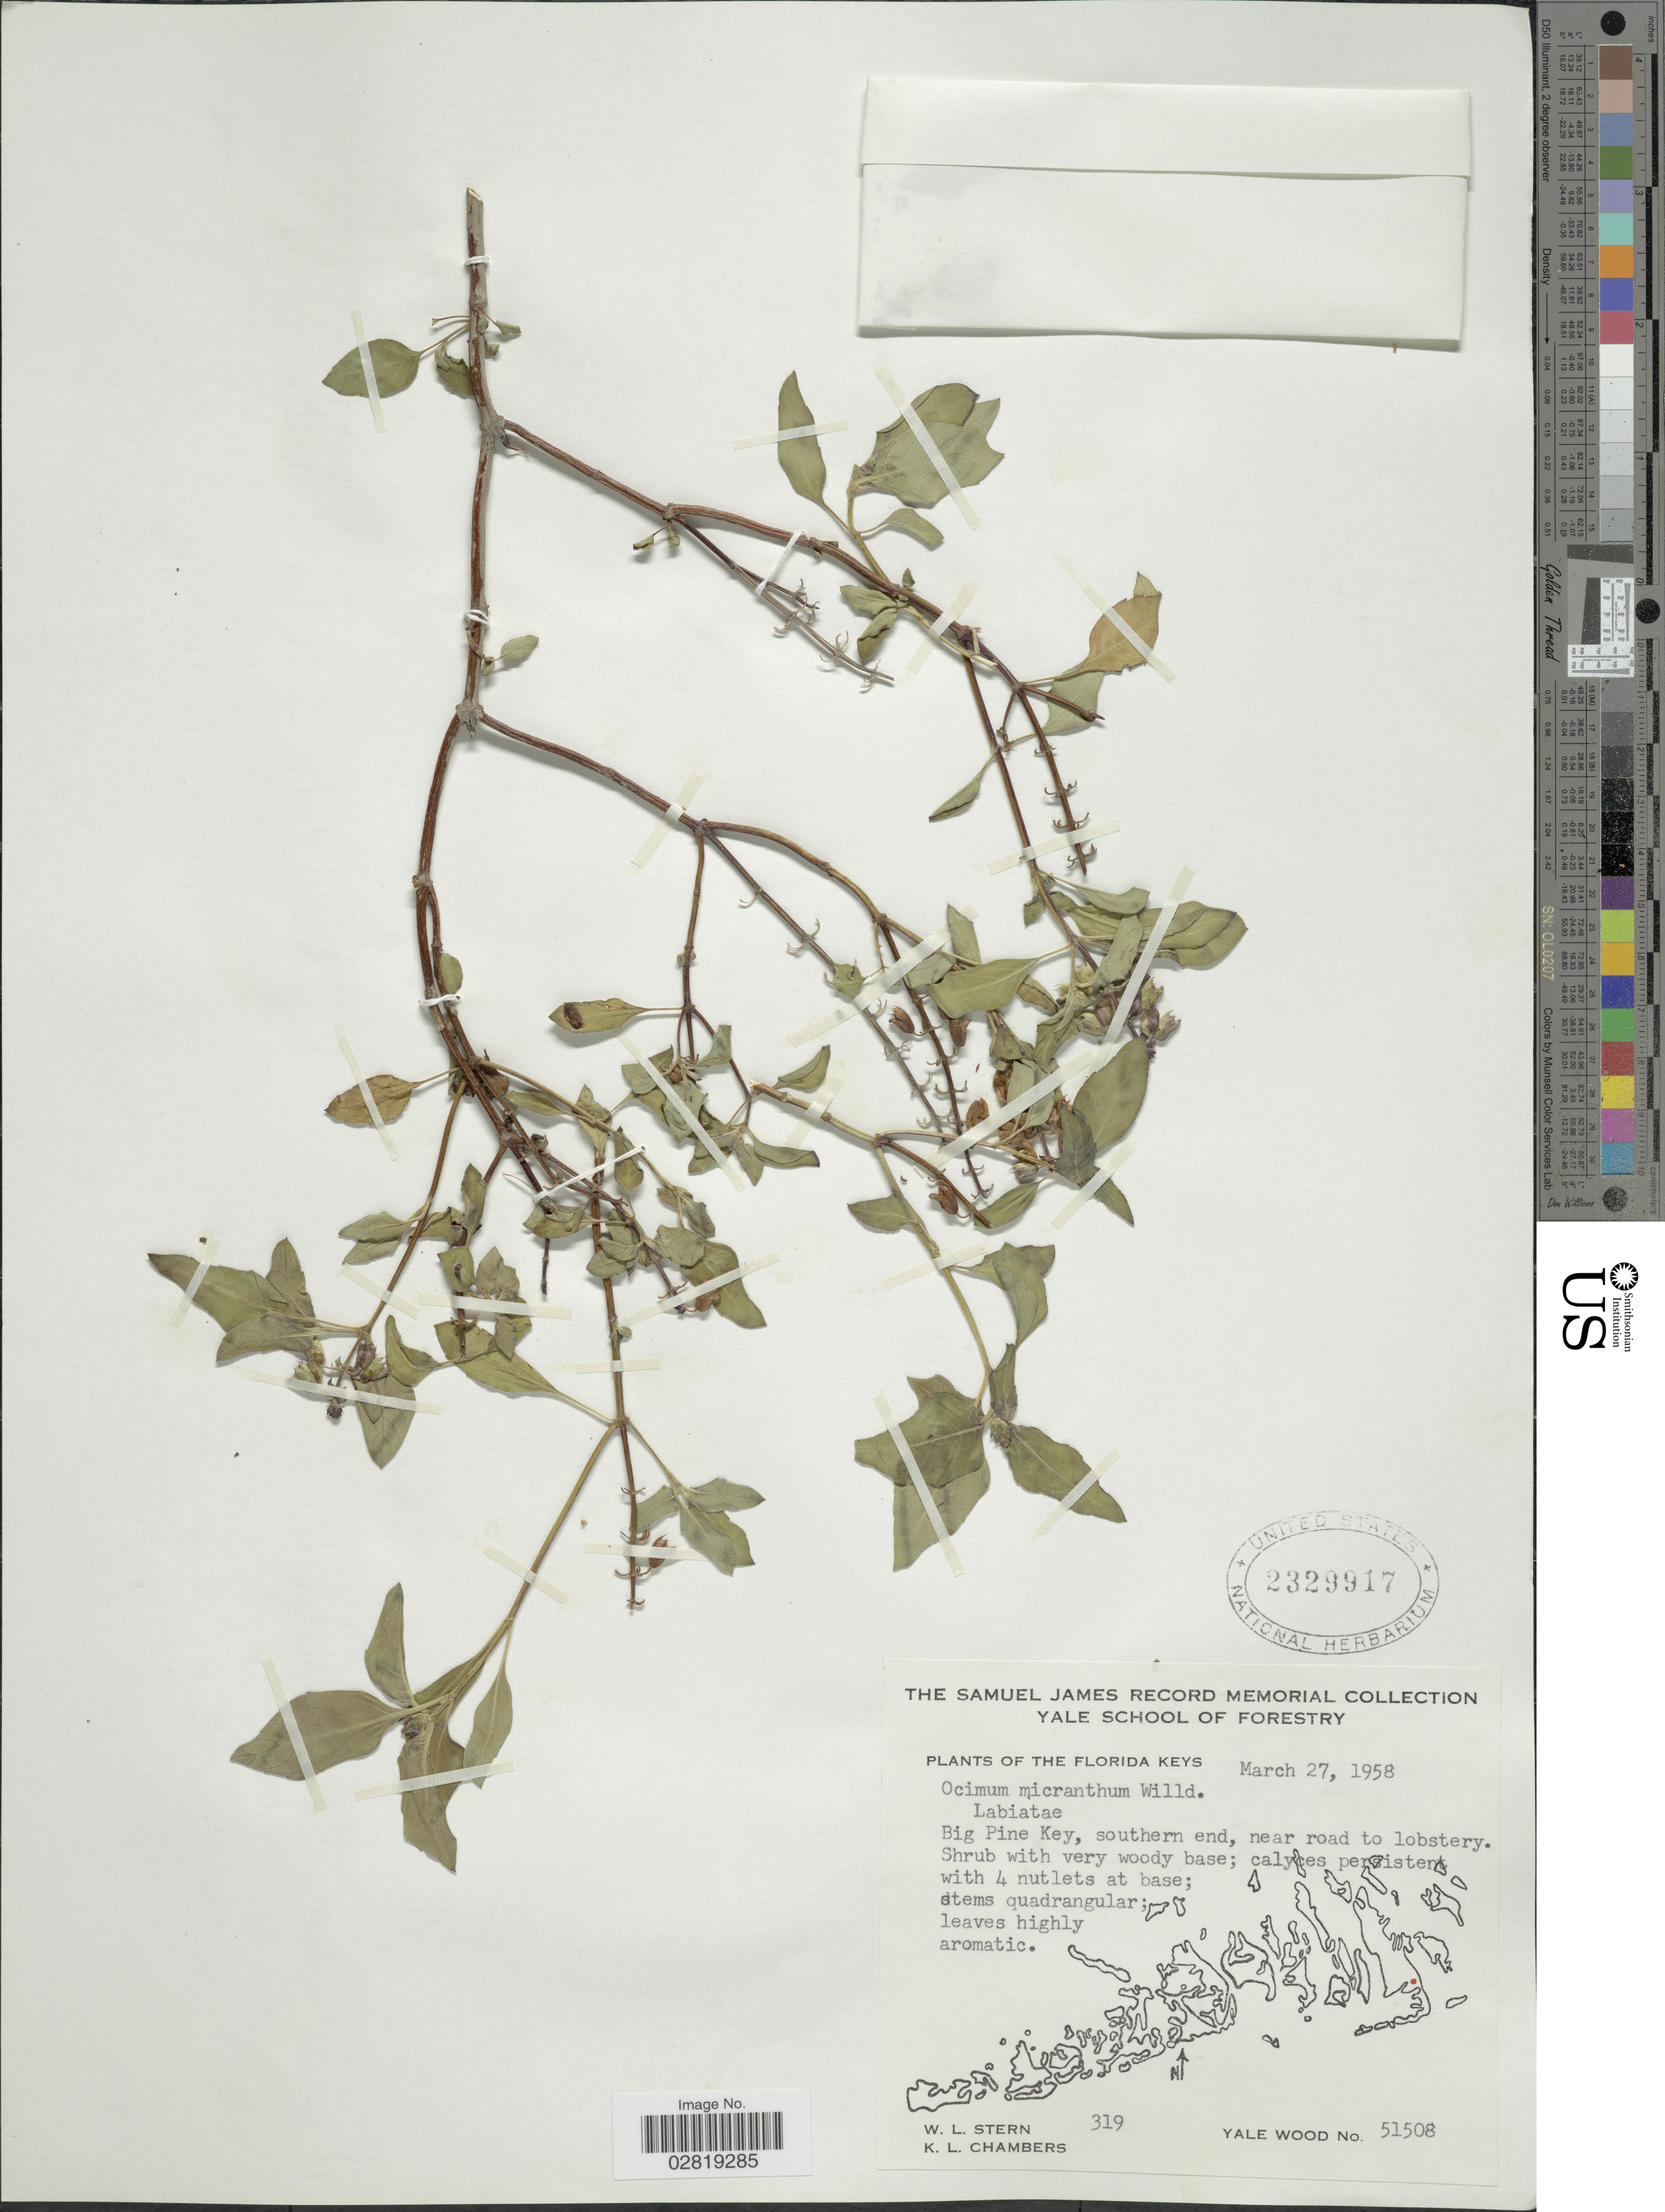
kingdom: Plantae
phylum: Tracheophyta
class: Magnoliopsida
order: Lamiales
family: Lamiaceae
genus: Ocimum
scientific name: Ocimum micranthum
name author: Willd.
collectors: W. L. Stern & K. Chambers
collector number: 319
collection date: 1958-03-27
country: United States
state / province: Florida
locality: Florida Keys, Big Pine Key, southern end, near road to lobstery.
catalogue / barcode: US 2329917